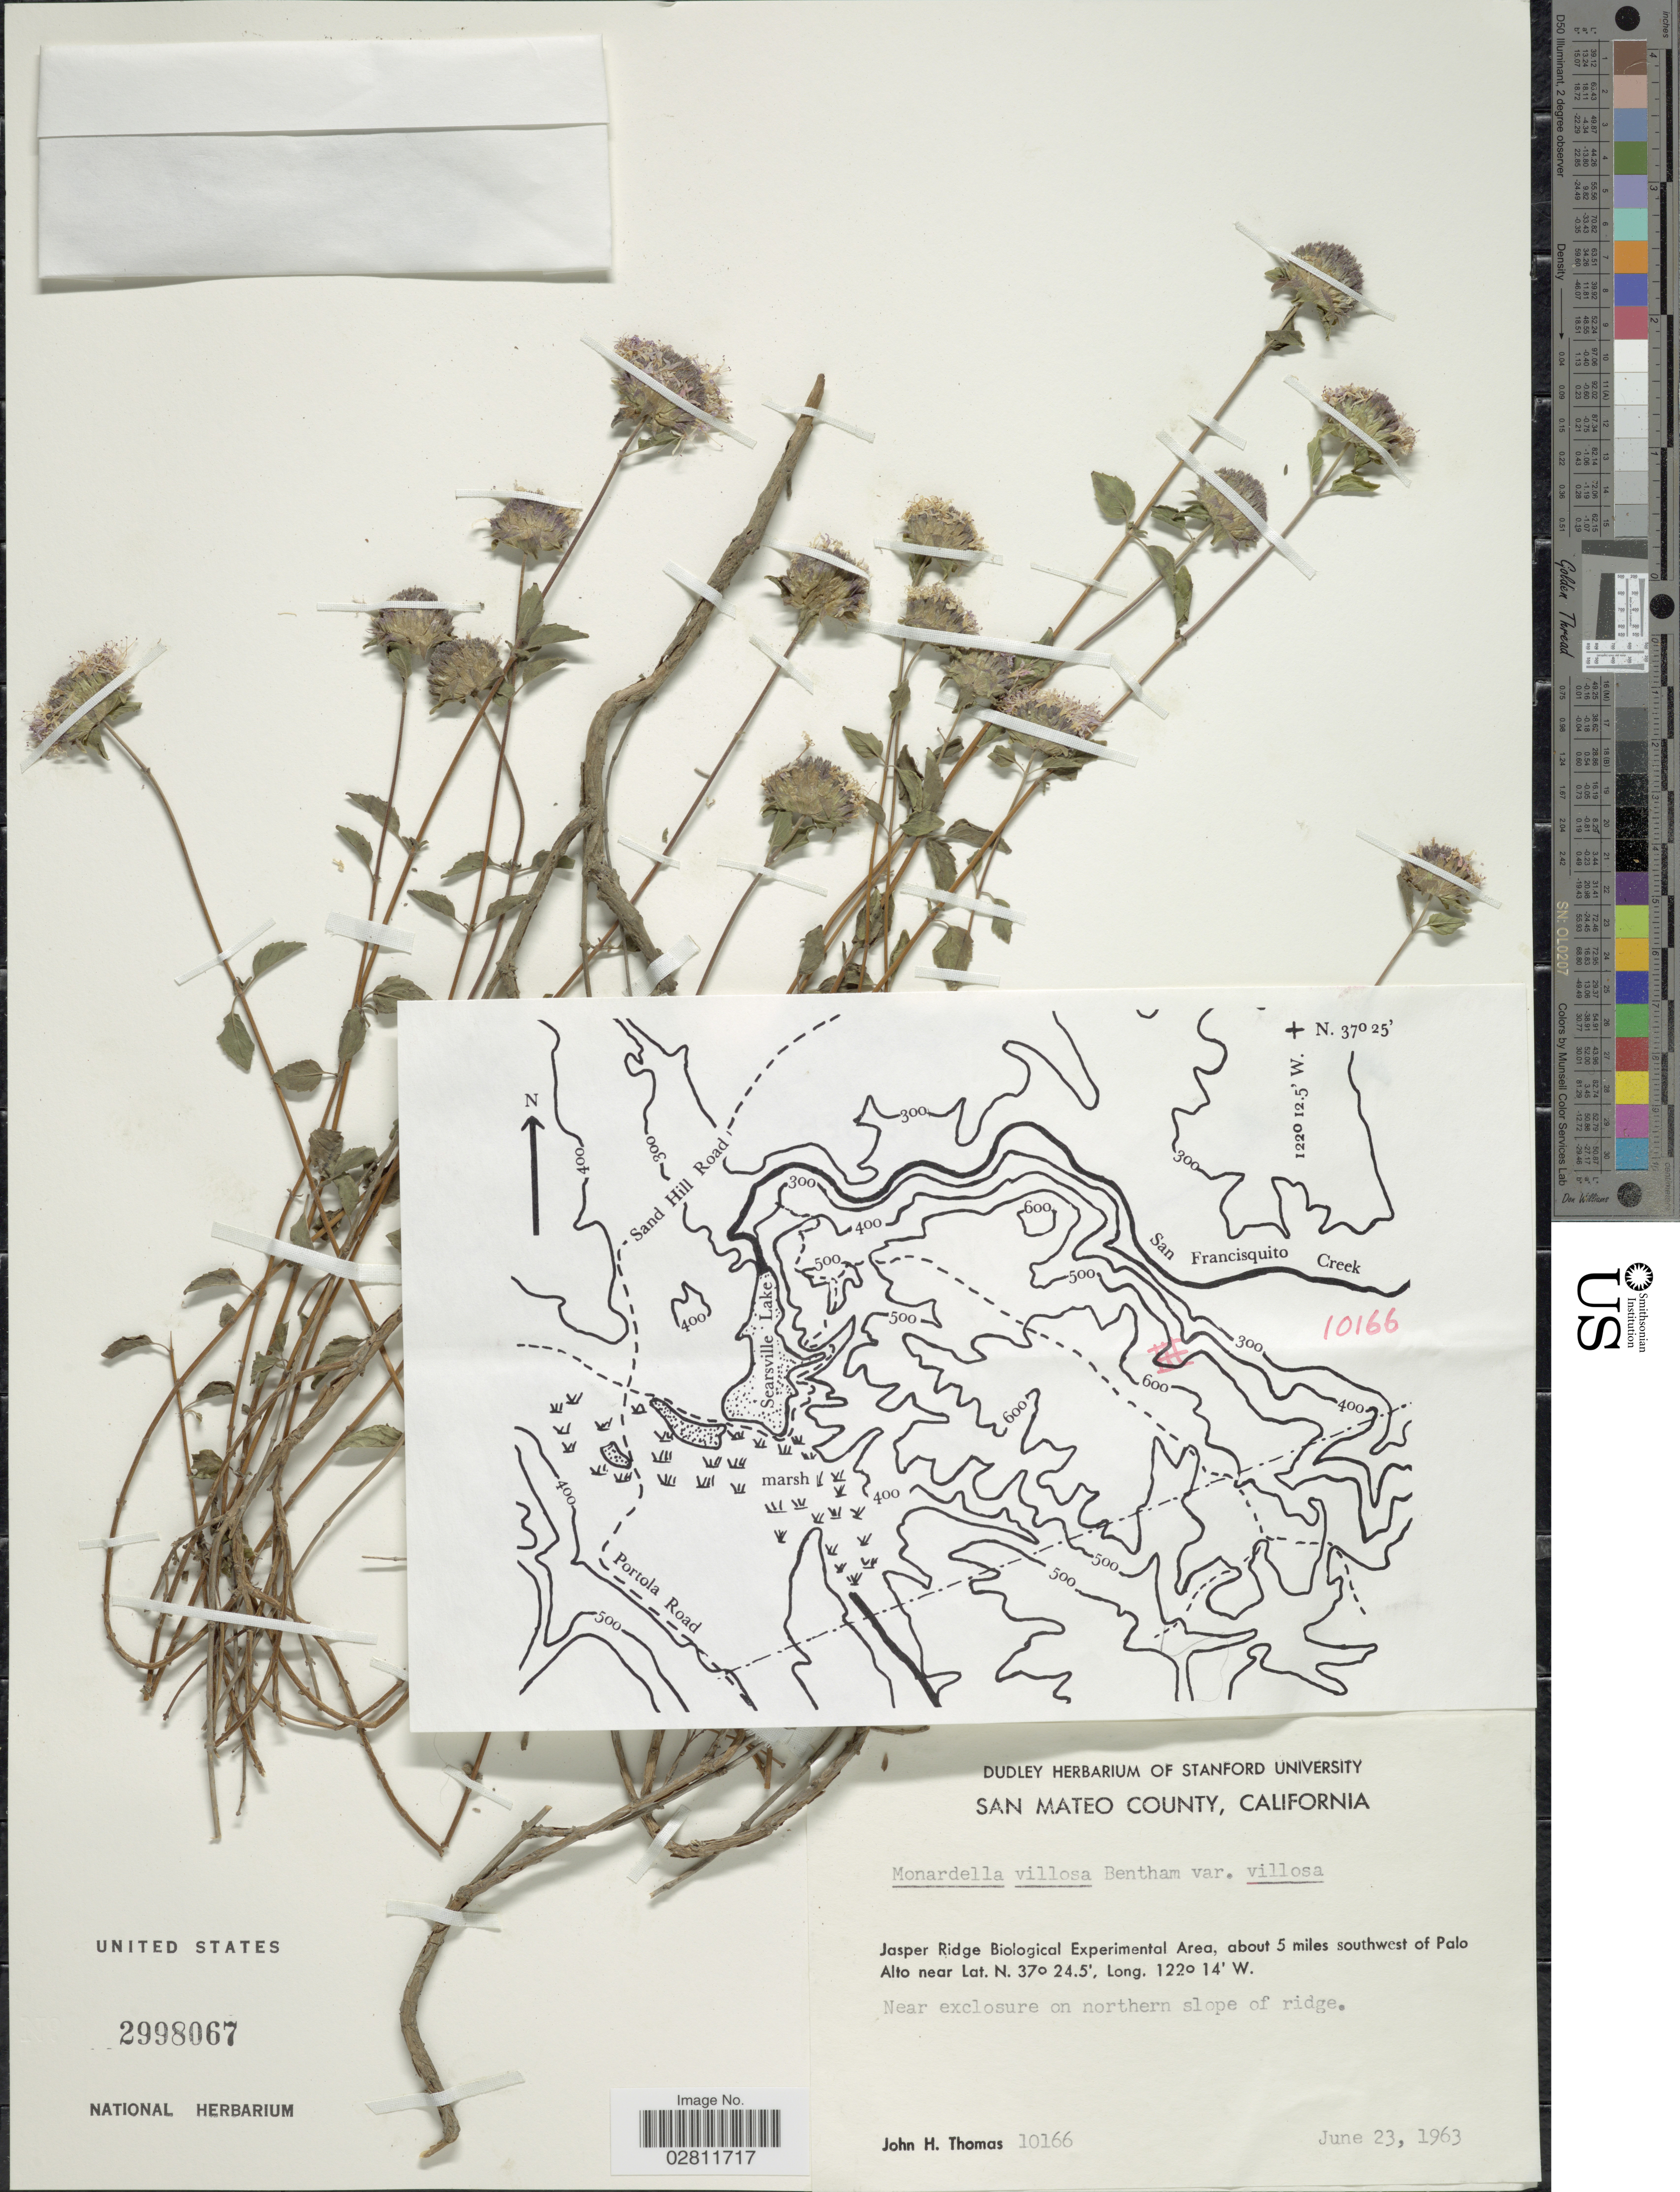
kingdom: Plantae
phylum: Tracheophyta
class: Magnoliopsida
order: Lamiales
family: Lamiaceae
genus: Monardella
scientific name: Monardella villosa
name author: Benth.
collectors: J. H. Thomas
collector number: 10166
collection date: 1963-06-23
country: United States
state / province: California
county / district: San Mateo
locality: San Mateo County. Jasper Ridge Biological Experimental Area, about 5 miles southwest of Palo Alto. Near exclosure on northern slope of ridge.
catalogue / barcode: US 2998067